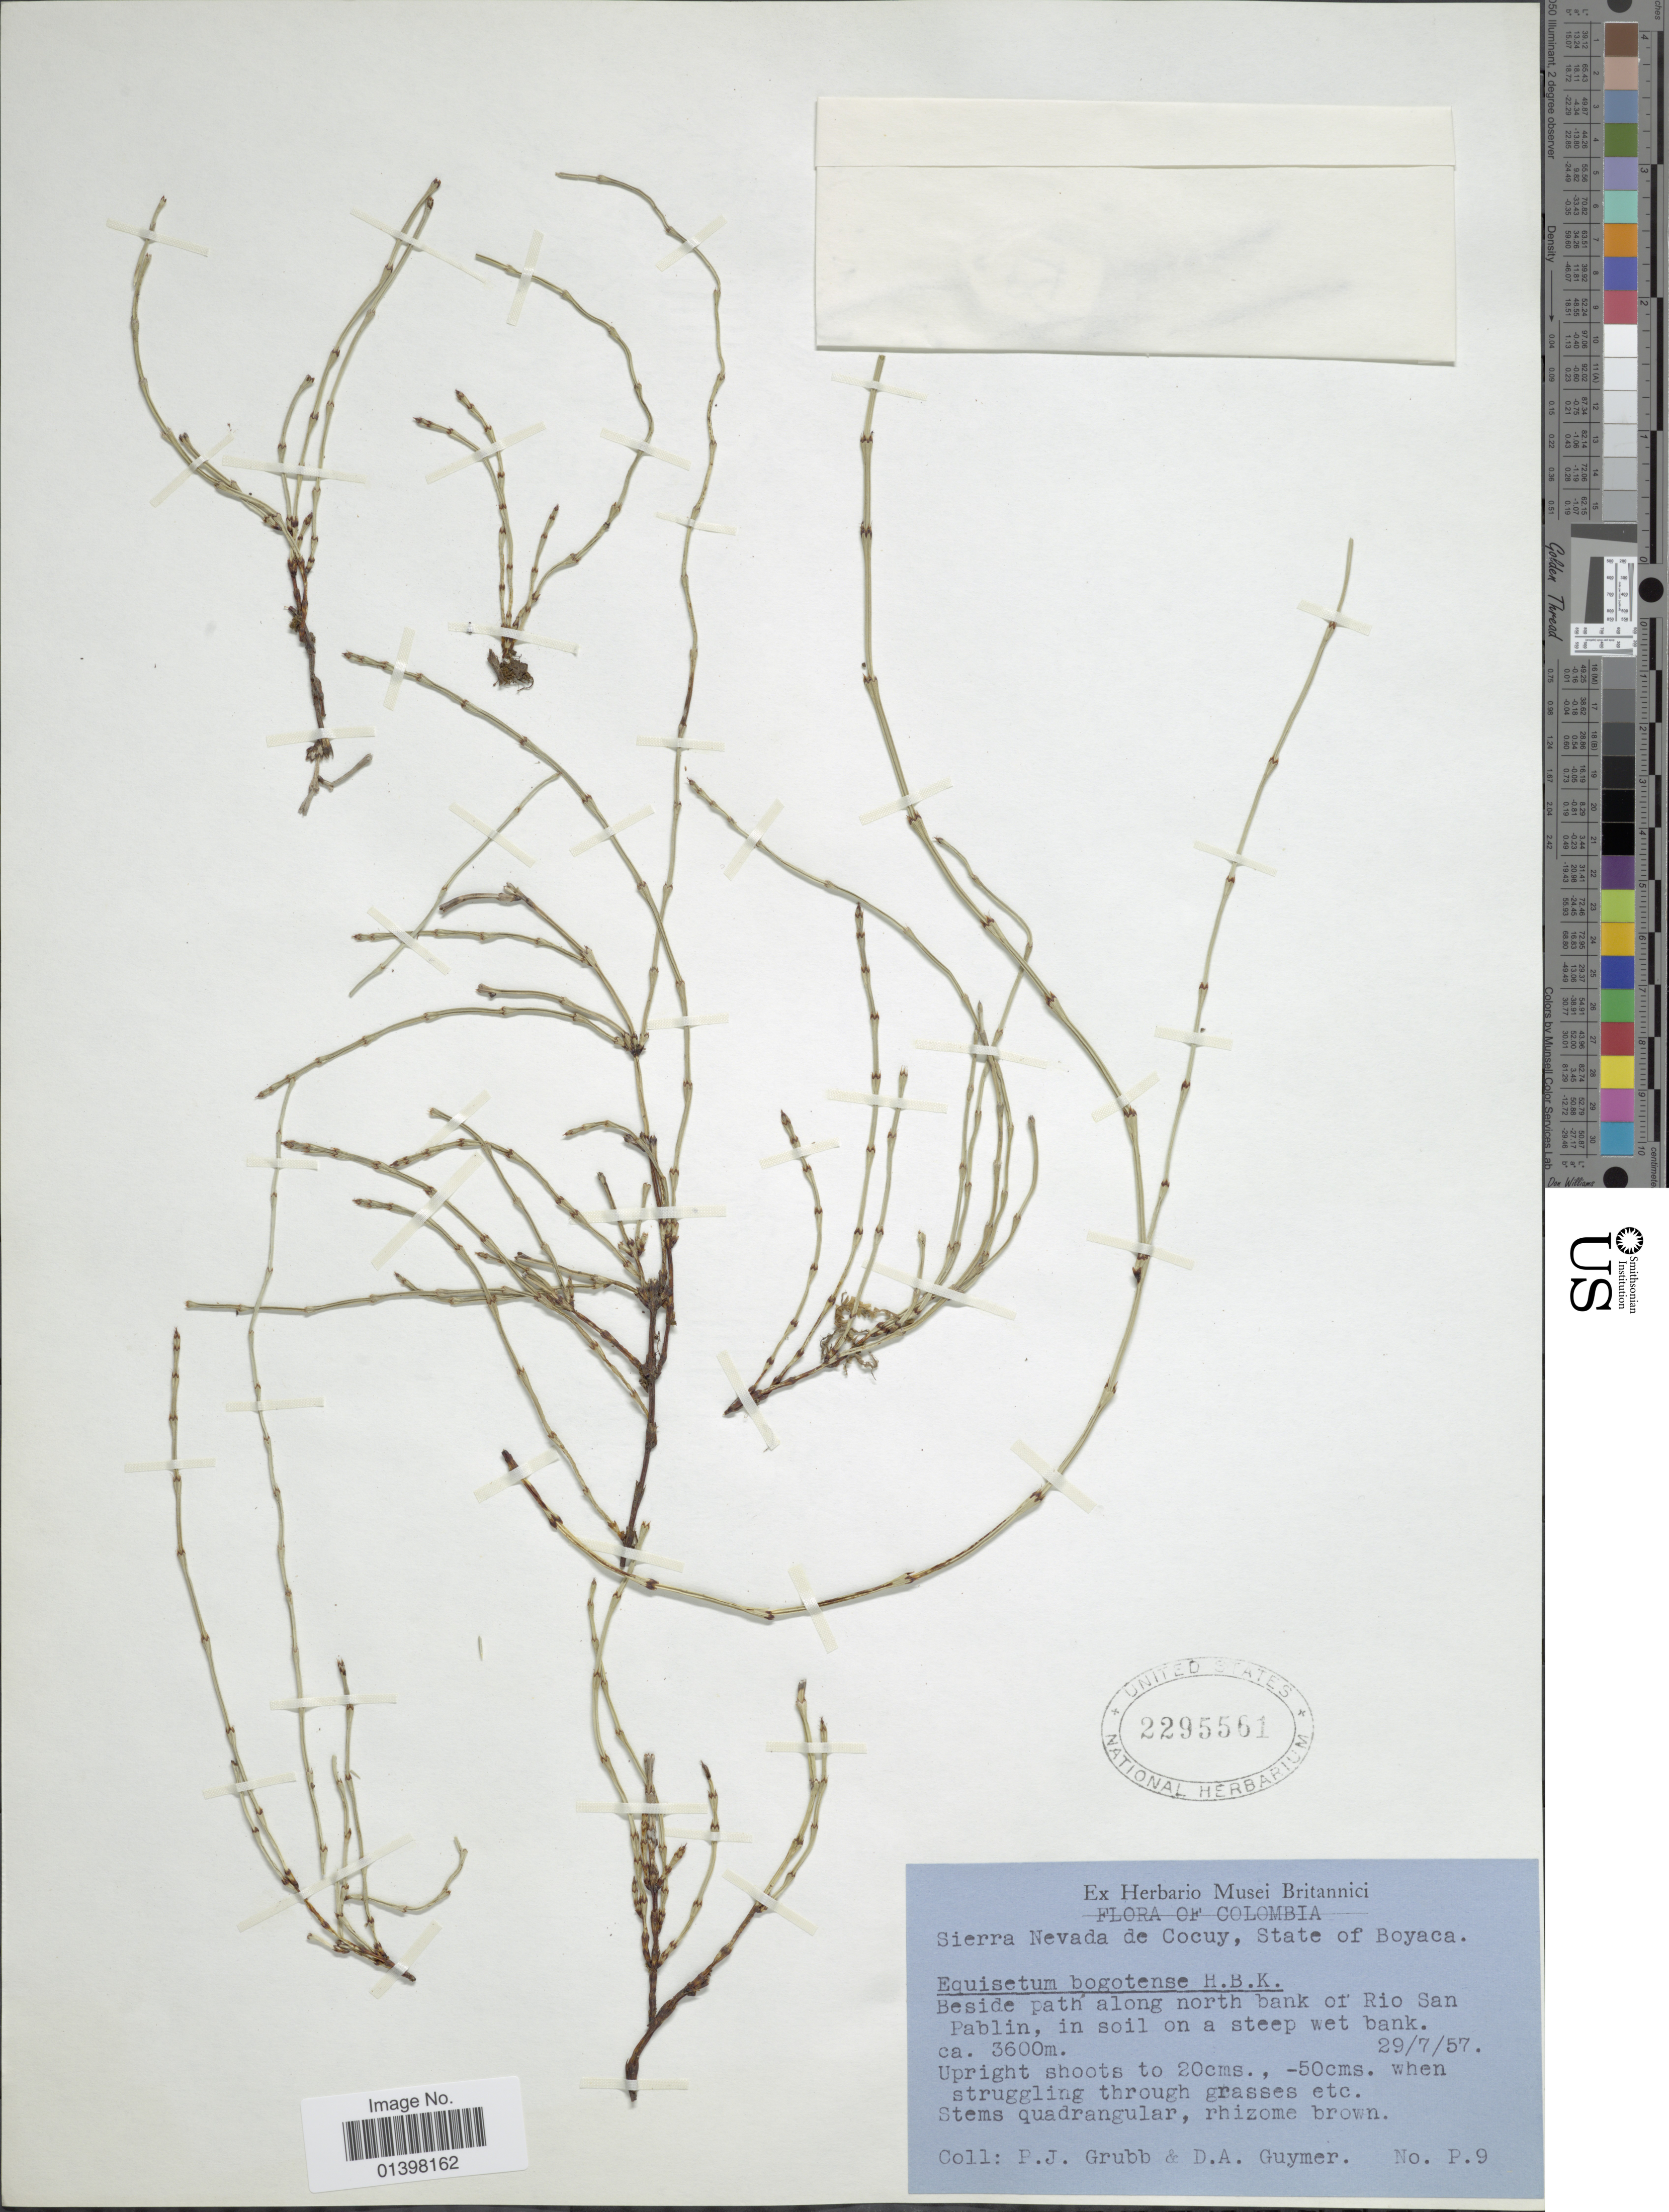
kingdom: Plantae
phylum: Tracheophyta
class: Polypodiopsida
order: Equisetales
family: Equisetaceae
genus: Equisetum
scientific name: Equisetum bogotense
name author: Kunth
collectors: P. J. Grubb & D. Guymer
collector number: P. 9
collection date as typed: Transcribed d/m/y: 29/7/57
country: Colombia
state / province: Boyacá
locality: Sierra Nevada de Cocuy, Beside path along north bank of Rio San Pablin, in soil on a steep wet bank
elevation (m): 3600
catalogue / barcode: US 2295561